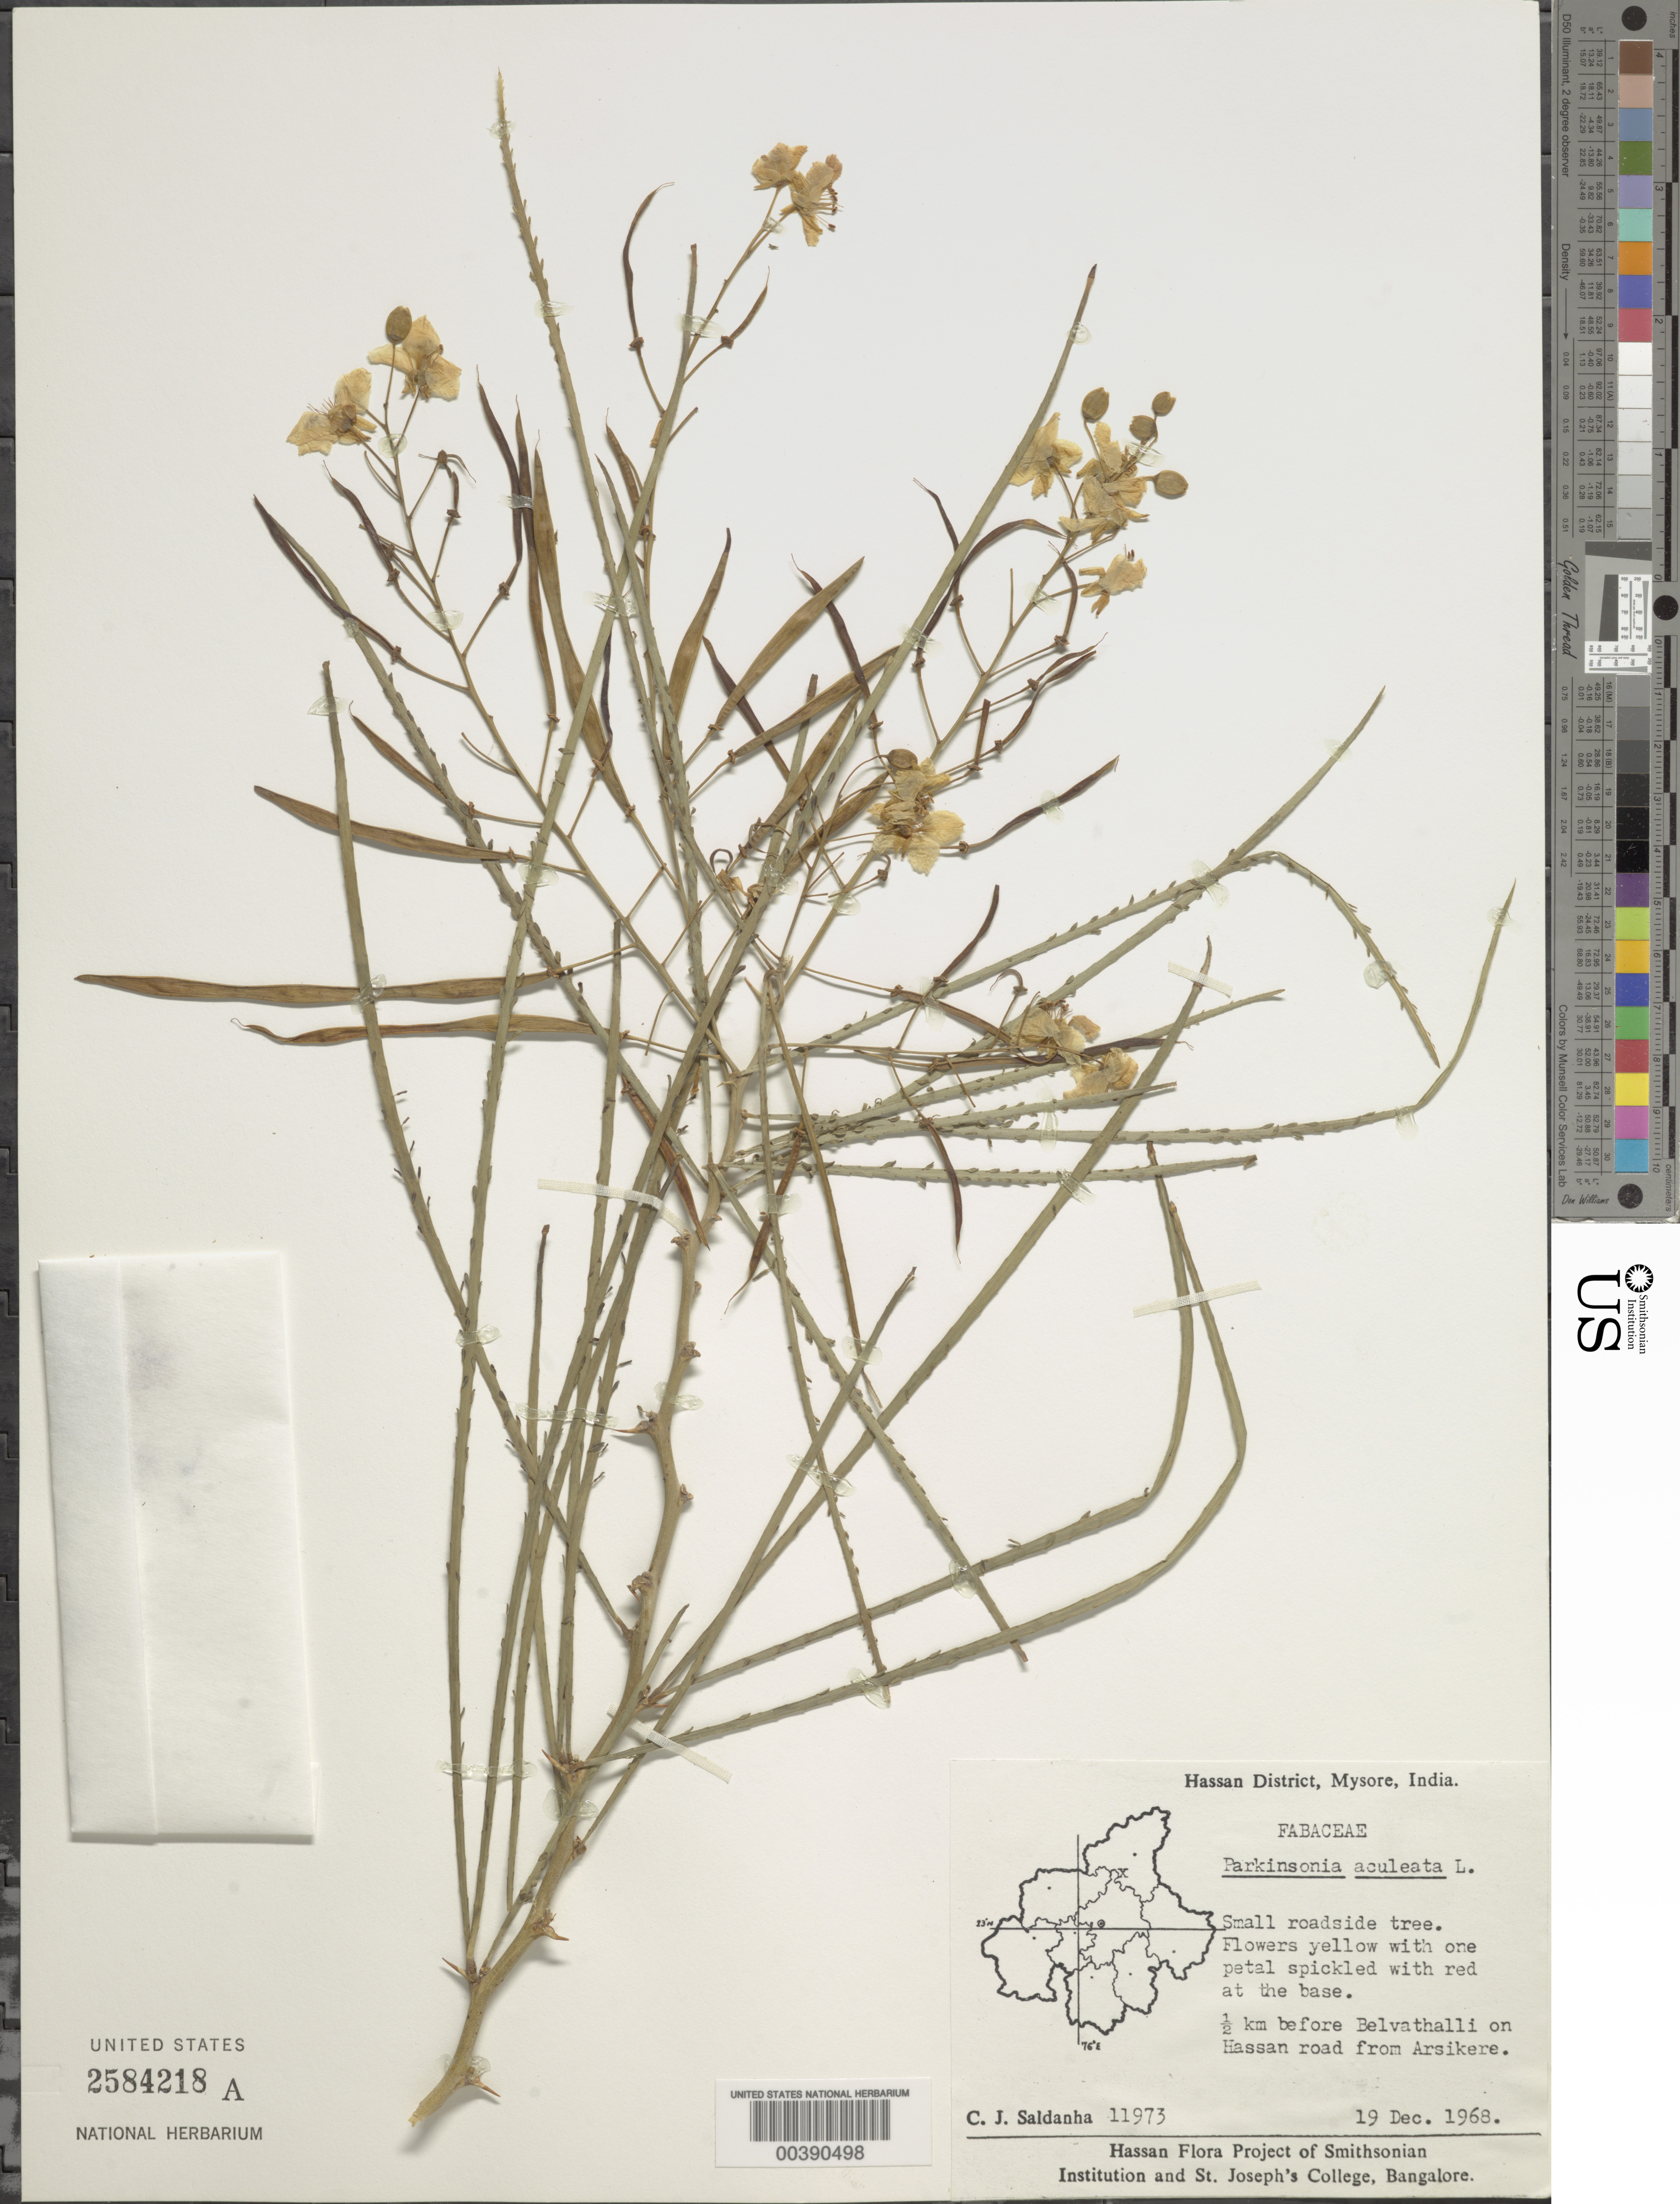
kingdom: Plantae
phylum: Tracheophyta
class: Magnoliopsida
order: Fabales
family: Fabaceae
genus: Parkinsonia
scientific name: Parkinsonia aculeata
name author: L.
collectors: C. J. Saldanha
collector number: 11973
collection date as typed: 19 Dec 1968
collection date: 1968-12-19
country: India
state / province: Karnataka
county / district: Hassan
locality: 1/2 km before belvathalli on hassan road from arsikere, mysore state [mysore state = karnataka.]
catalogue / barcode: US 2584218A